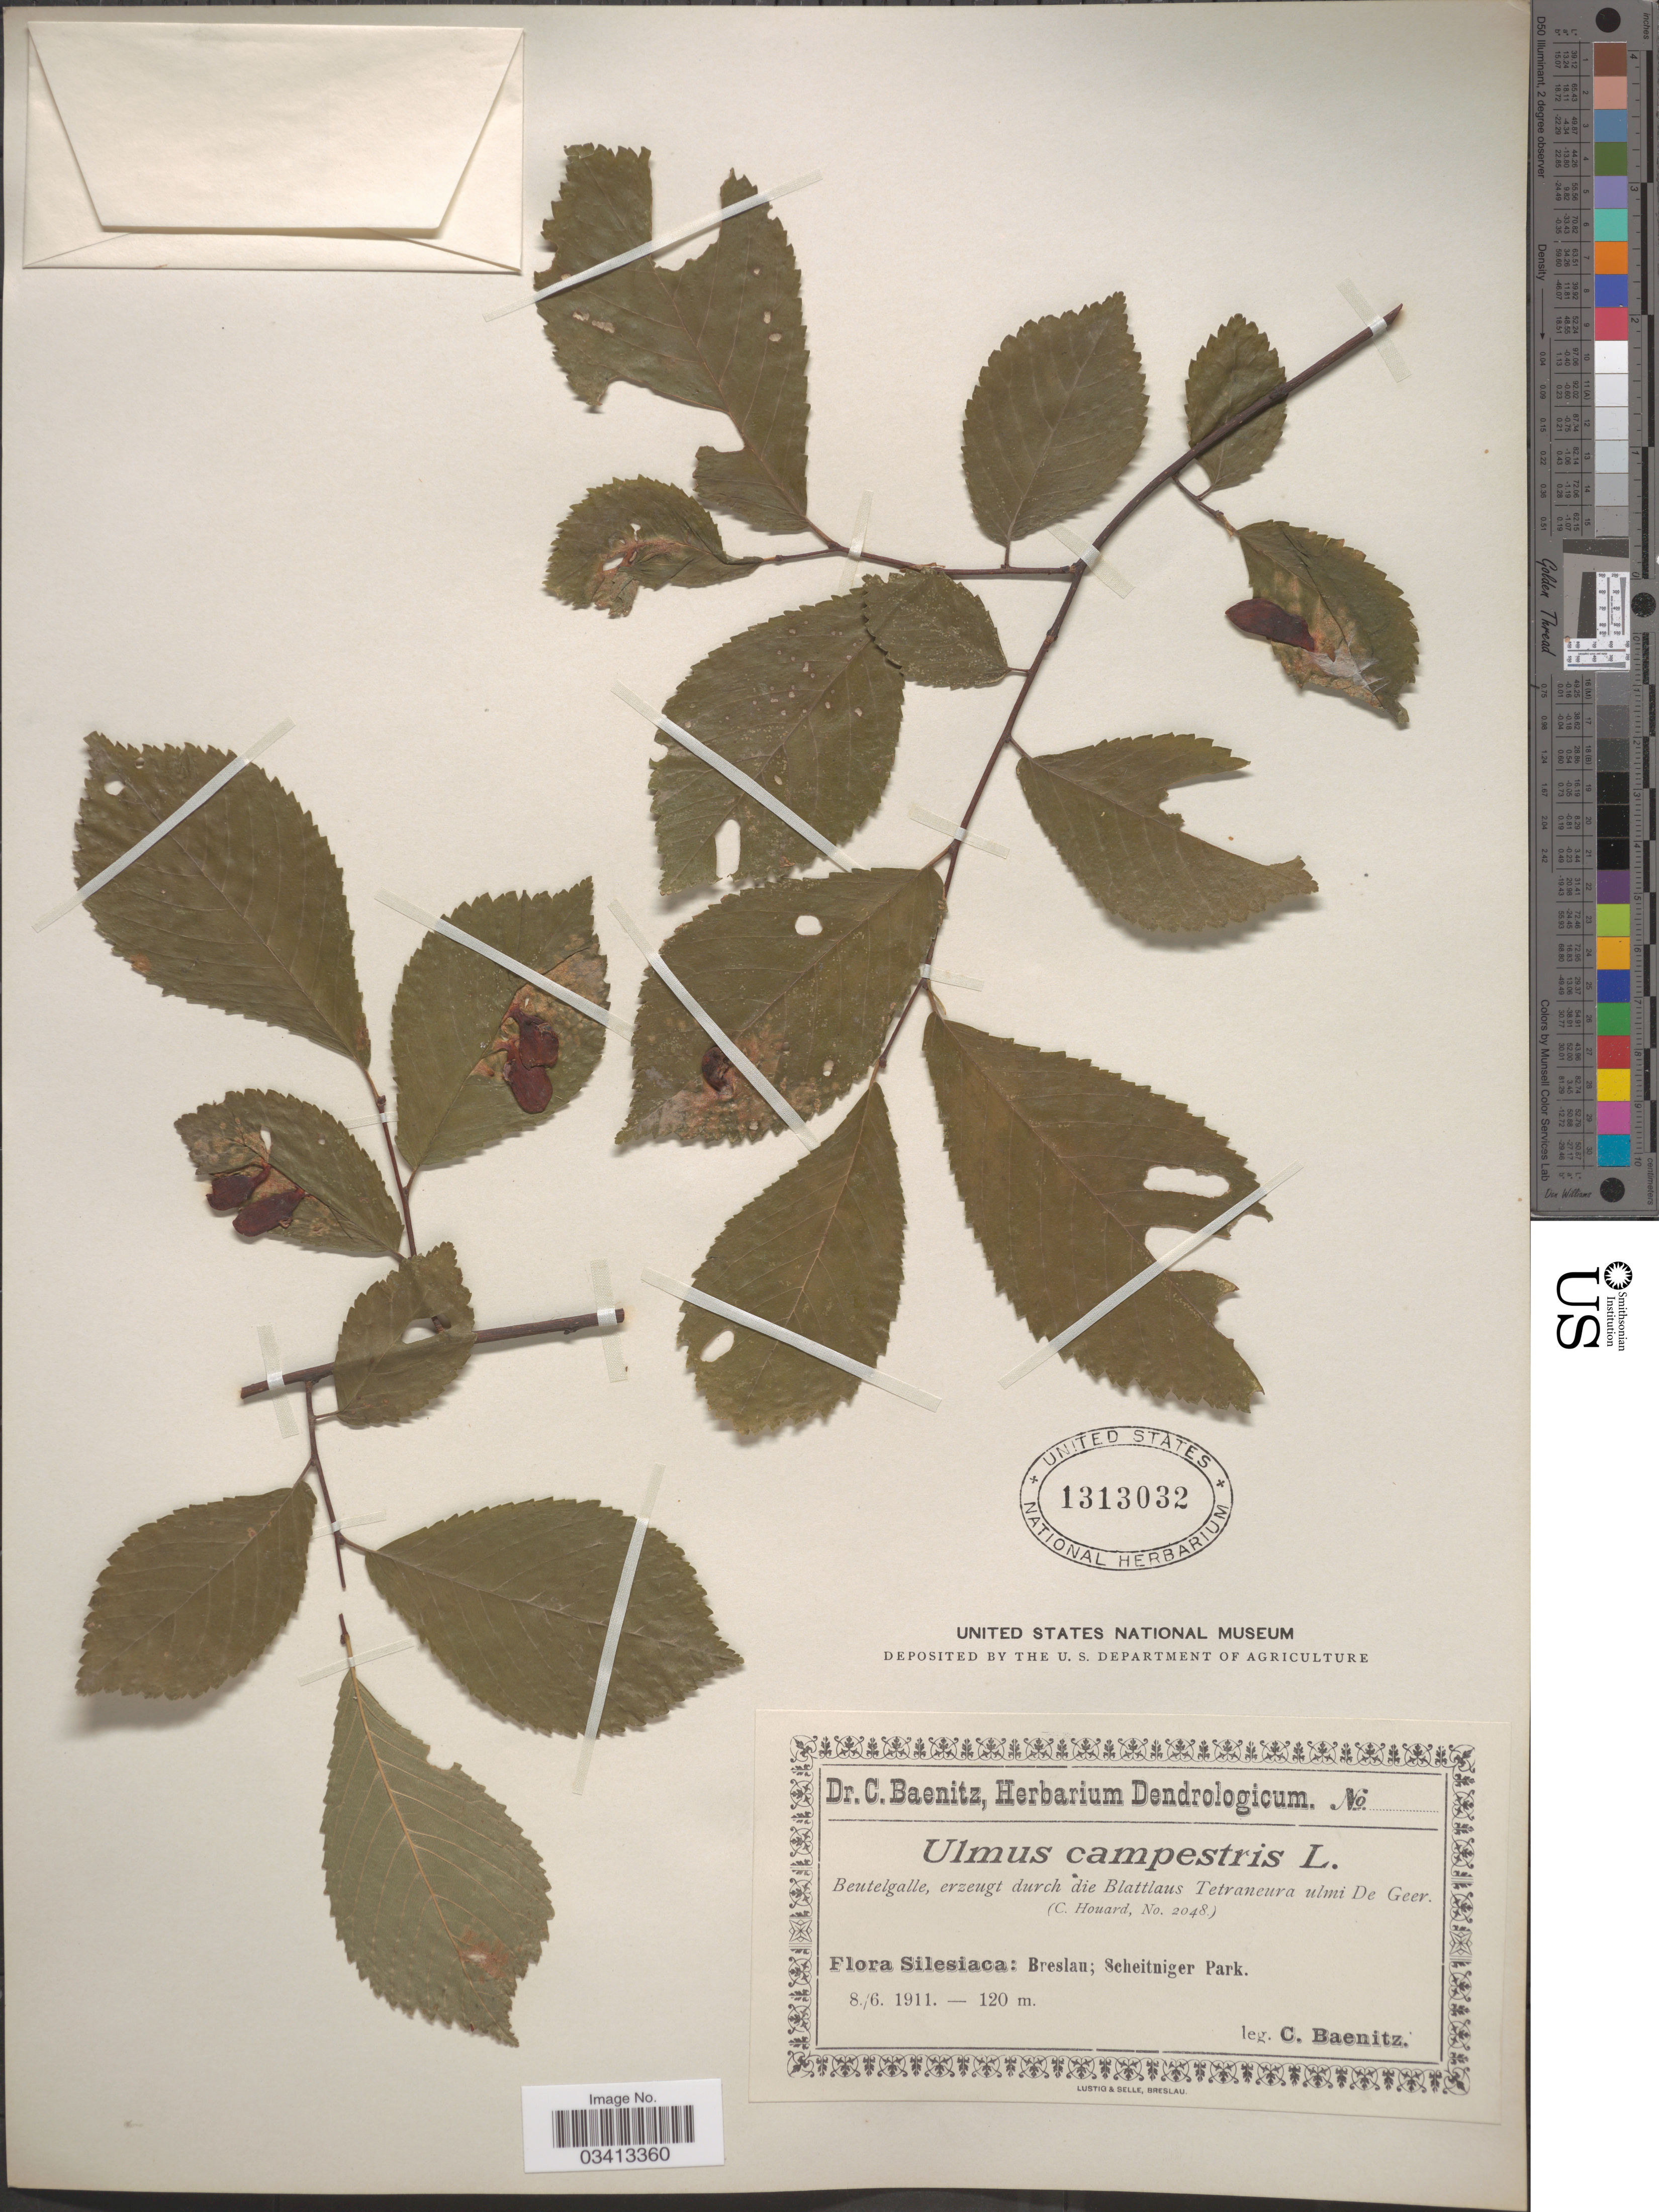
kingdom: Plantae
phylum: Tracheophyta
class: Magnoliopsida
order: Rosales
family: Ulmaceae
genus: Ulmus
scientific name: Ulmus campestris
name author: L.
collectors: C. G. Baenitz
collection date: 1911-06-08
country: Poland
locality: Silesiaca: Breslau; Scheitniger Park.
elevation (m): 120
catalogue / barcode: US 1313032